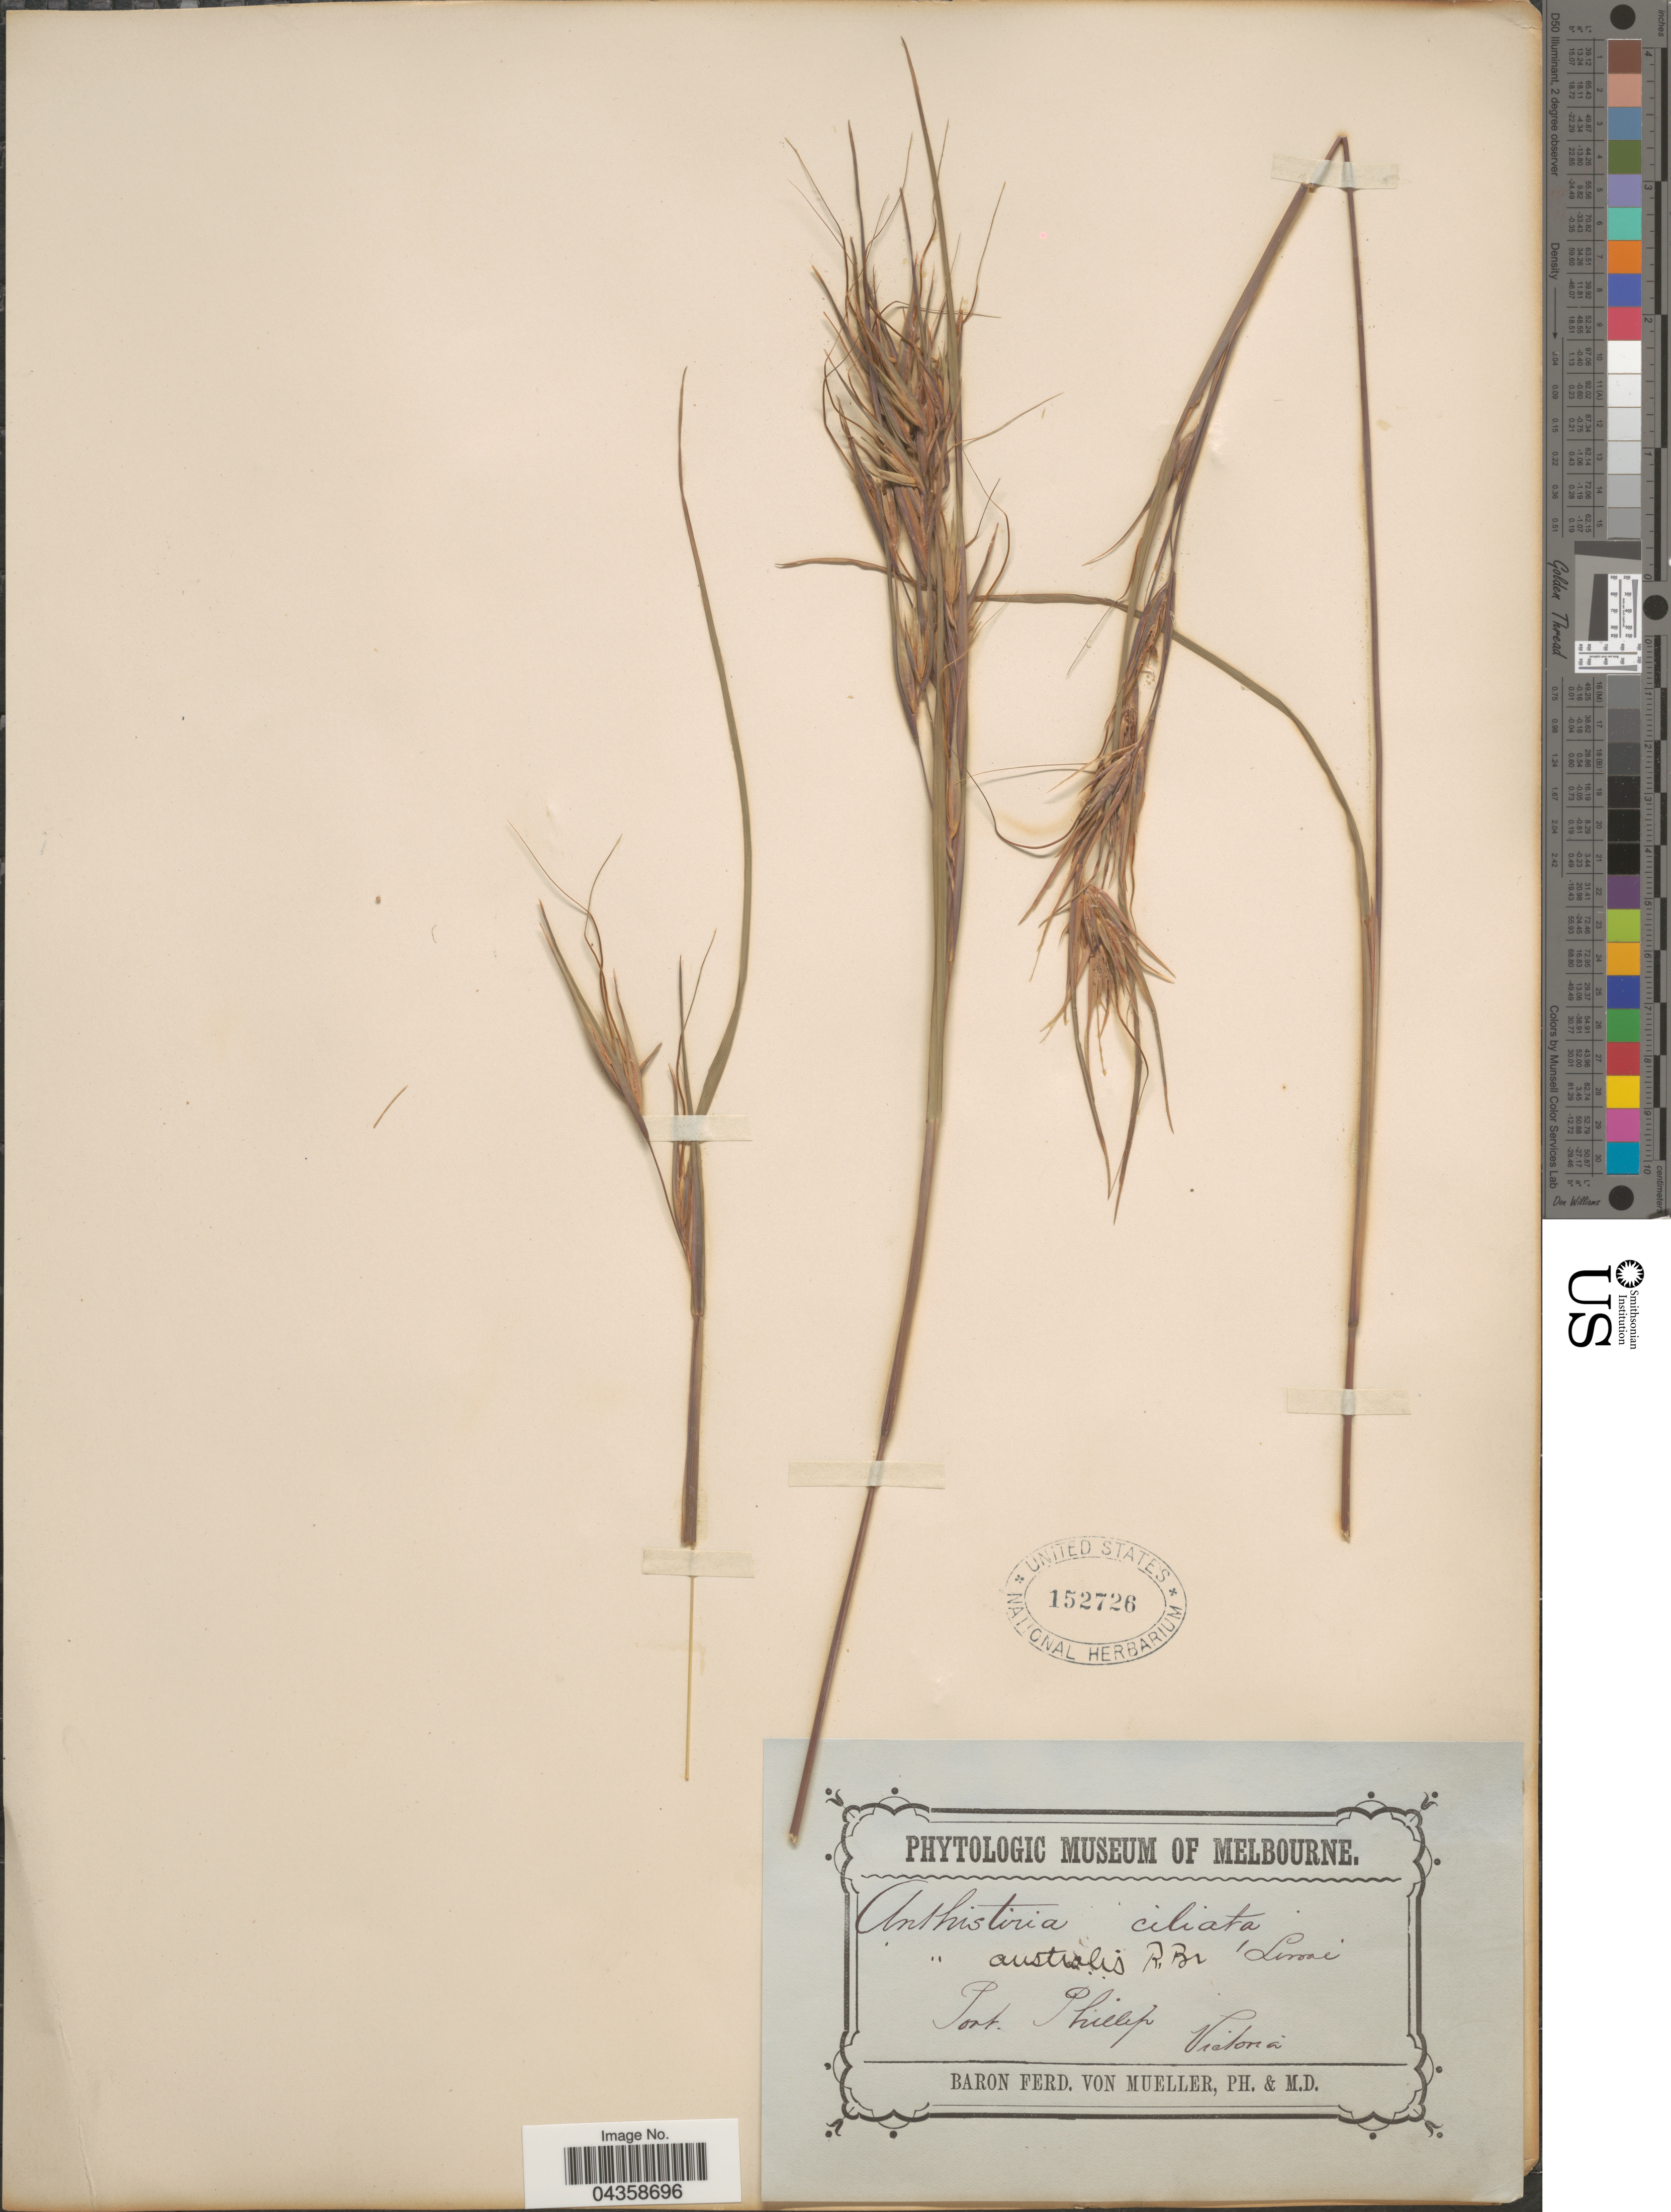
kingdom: Plantae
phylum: Tracheophyta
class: Liliopsida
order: Poales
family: Poaceae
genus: Themeda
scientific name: Themeda triandra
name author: Forssk.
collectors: F. von Mueller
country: Australia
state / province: Victoria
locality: Port Phillip. Victoria.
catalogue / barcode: US 152726